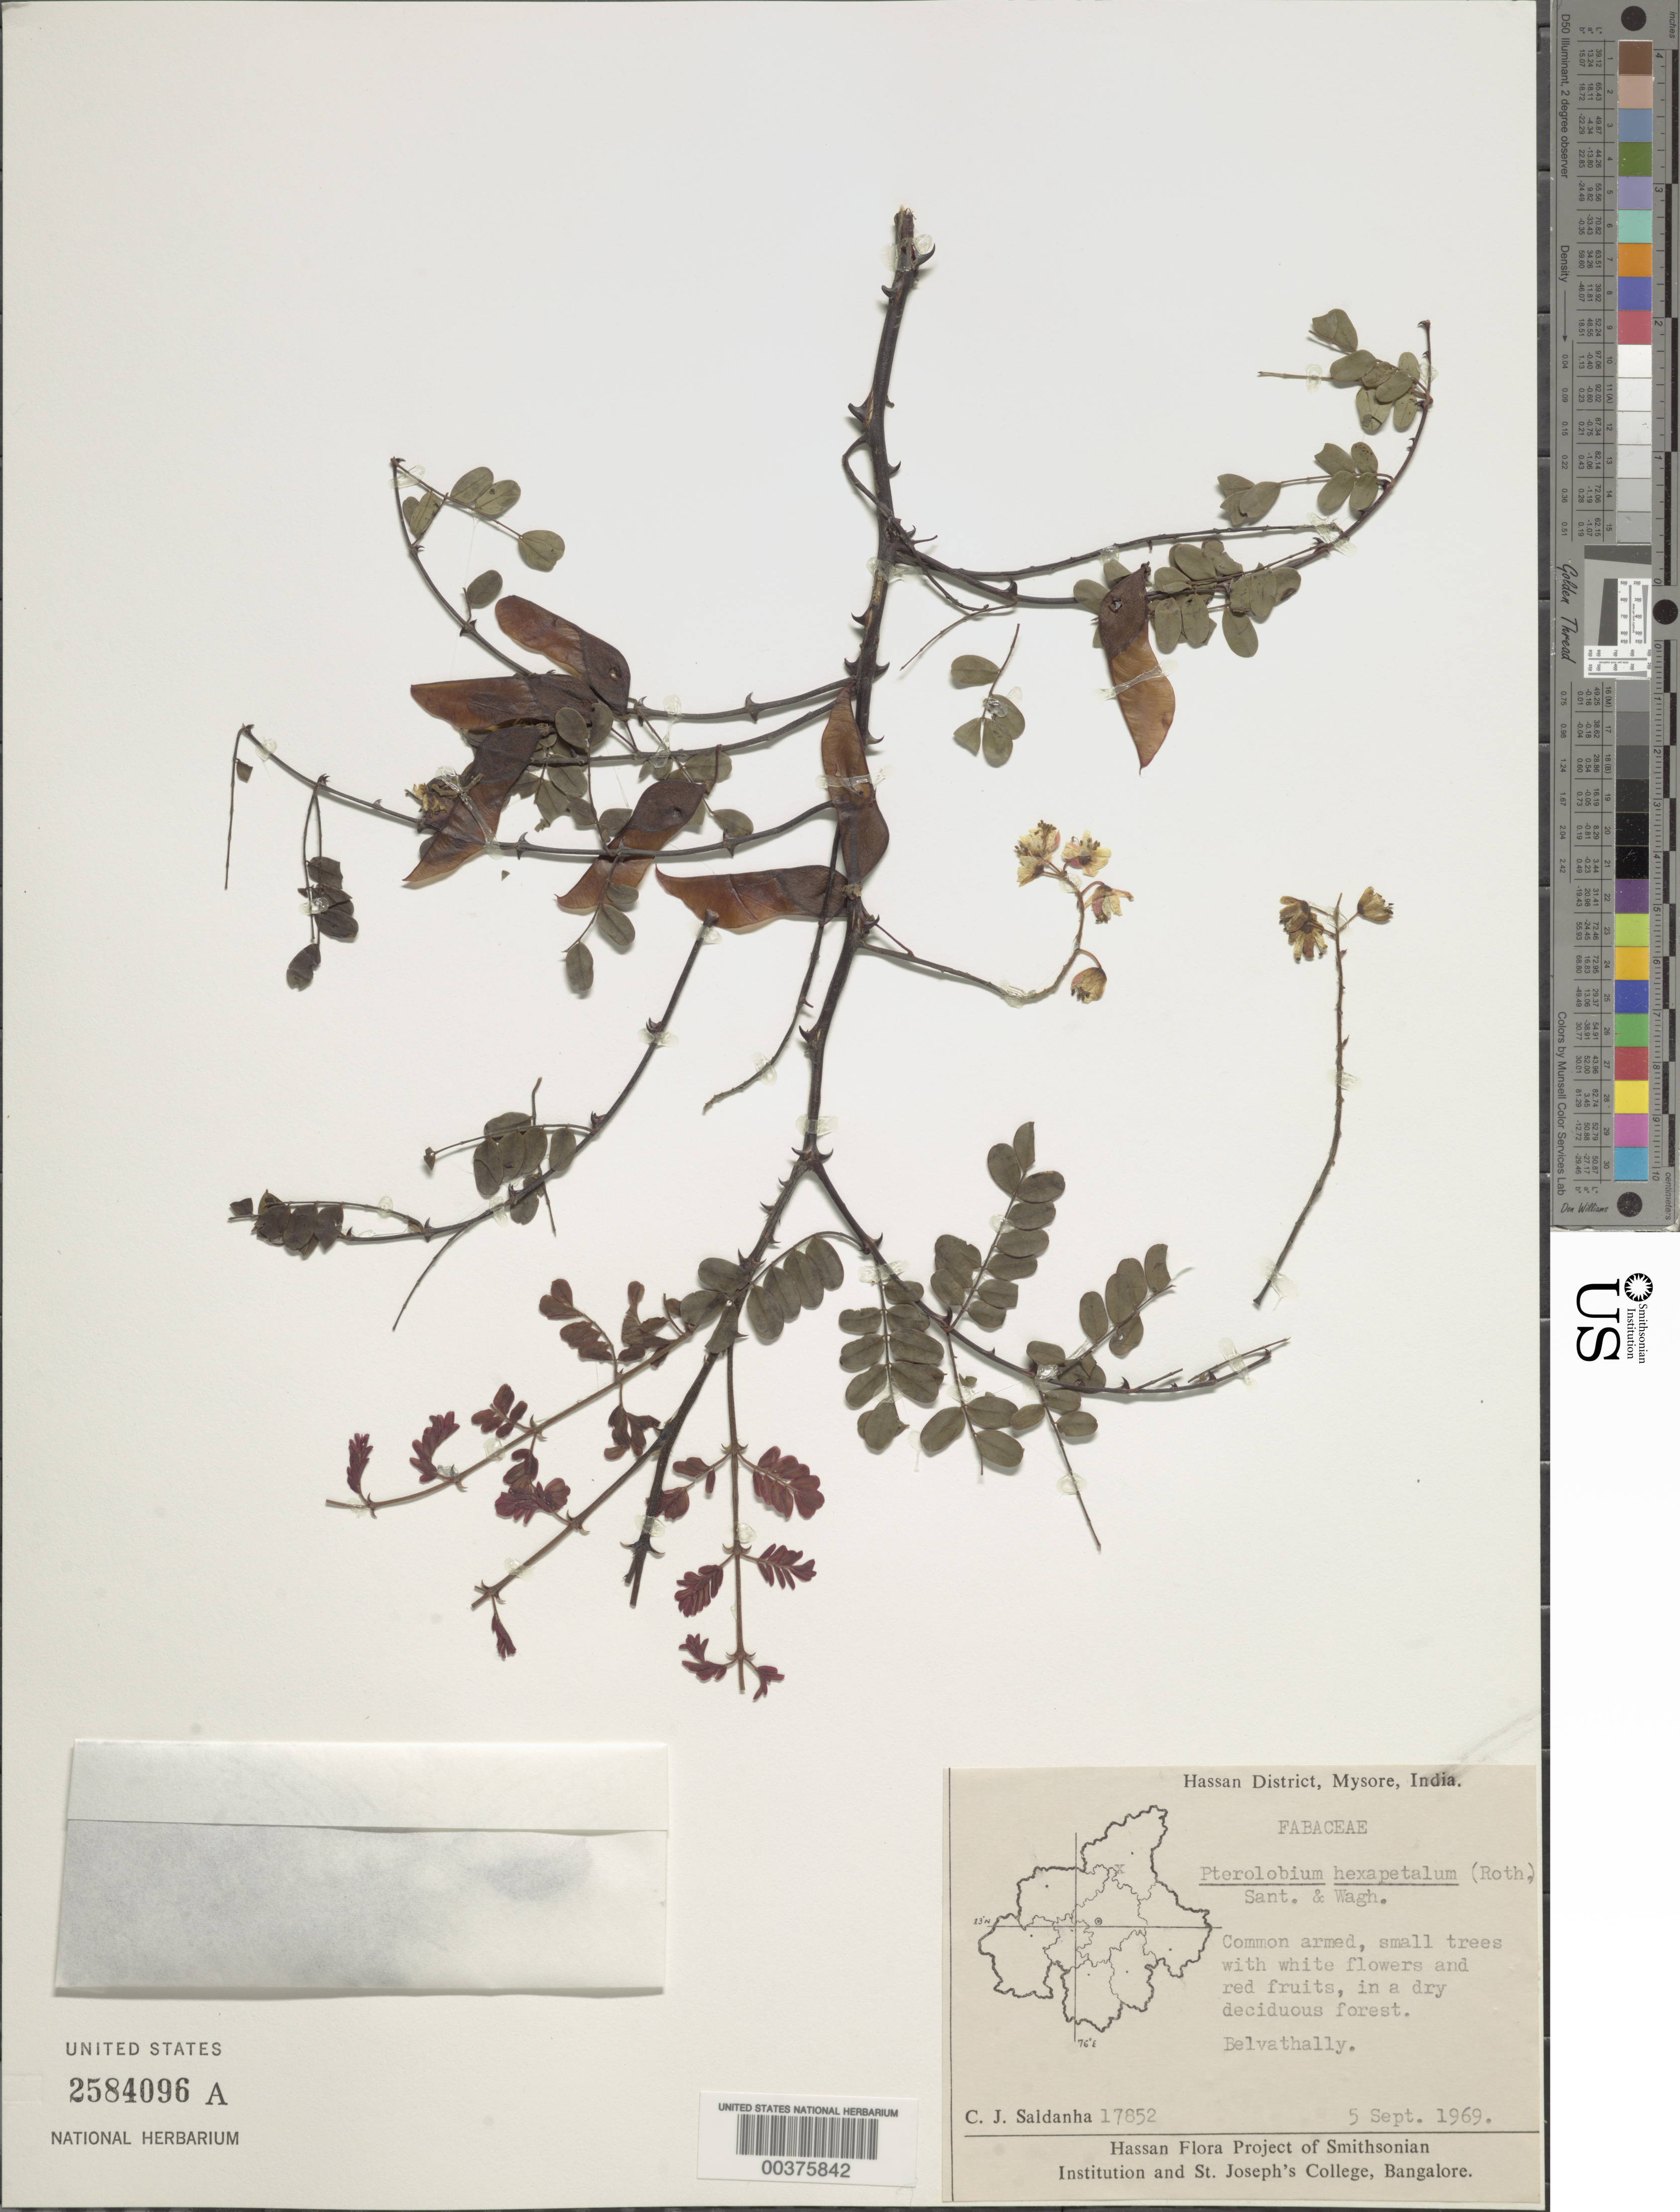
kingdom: Plantae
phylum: Tracheophyta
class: Magnoliopsida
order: Fabales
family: Fabaceae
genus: Pterolobium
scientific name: Pterolobium hexapetalum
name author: (Roth) Santapau & Wagh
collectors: C. J. Saldanha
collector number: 17852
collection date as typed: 05 Sep 1969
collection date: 1969-09-05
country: India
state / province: Karnataka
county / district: Hassan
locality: Belvathally, mysore state [mysore state = karnataka.]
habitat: In dry deciduous forest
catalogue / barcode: US 2584096A